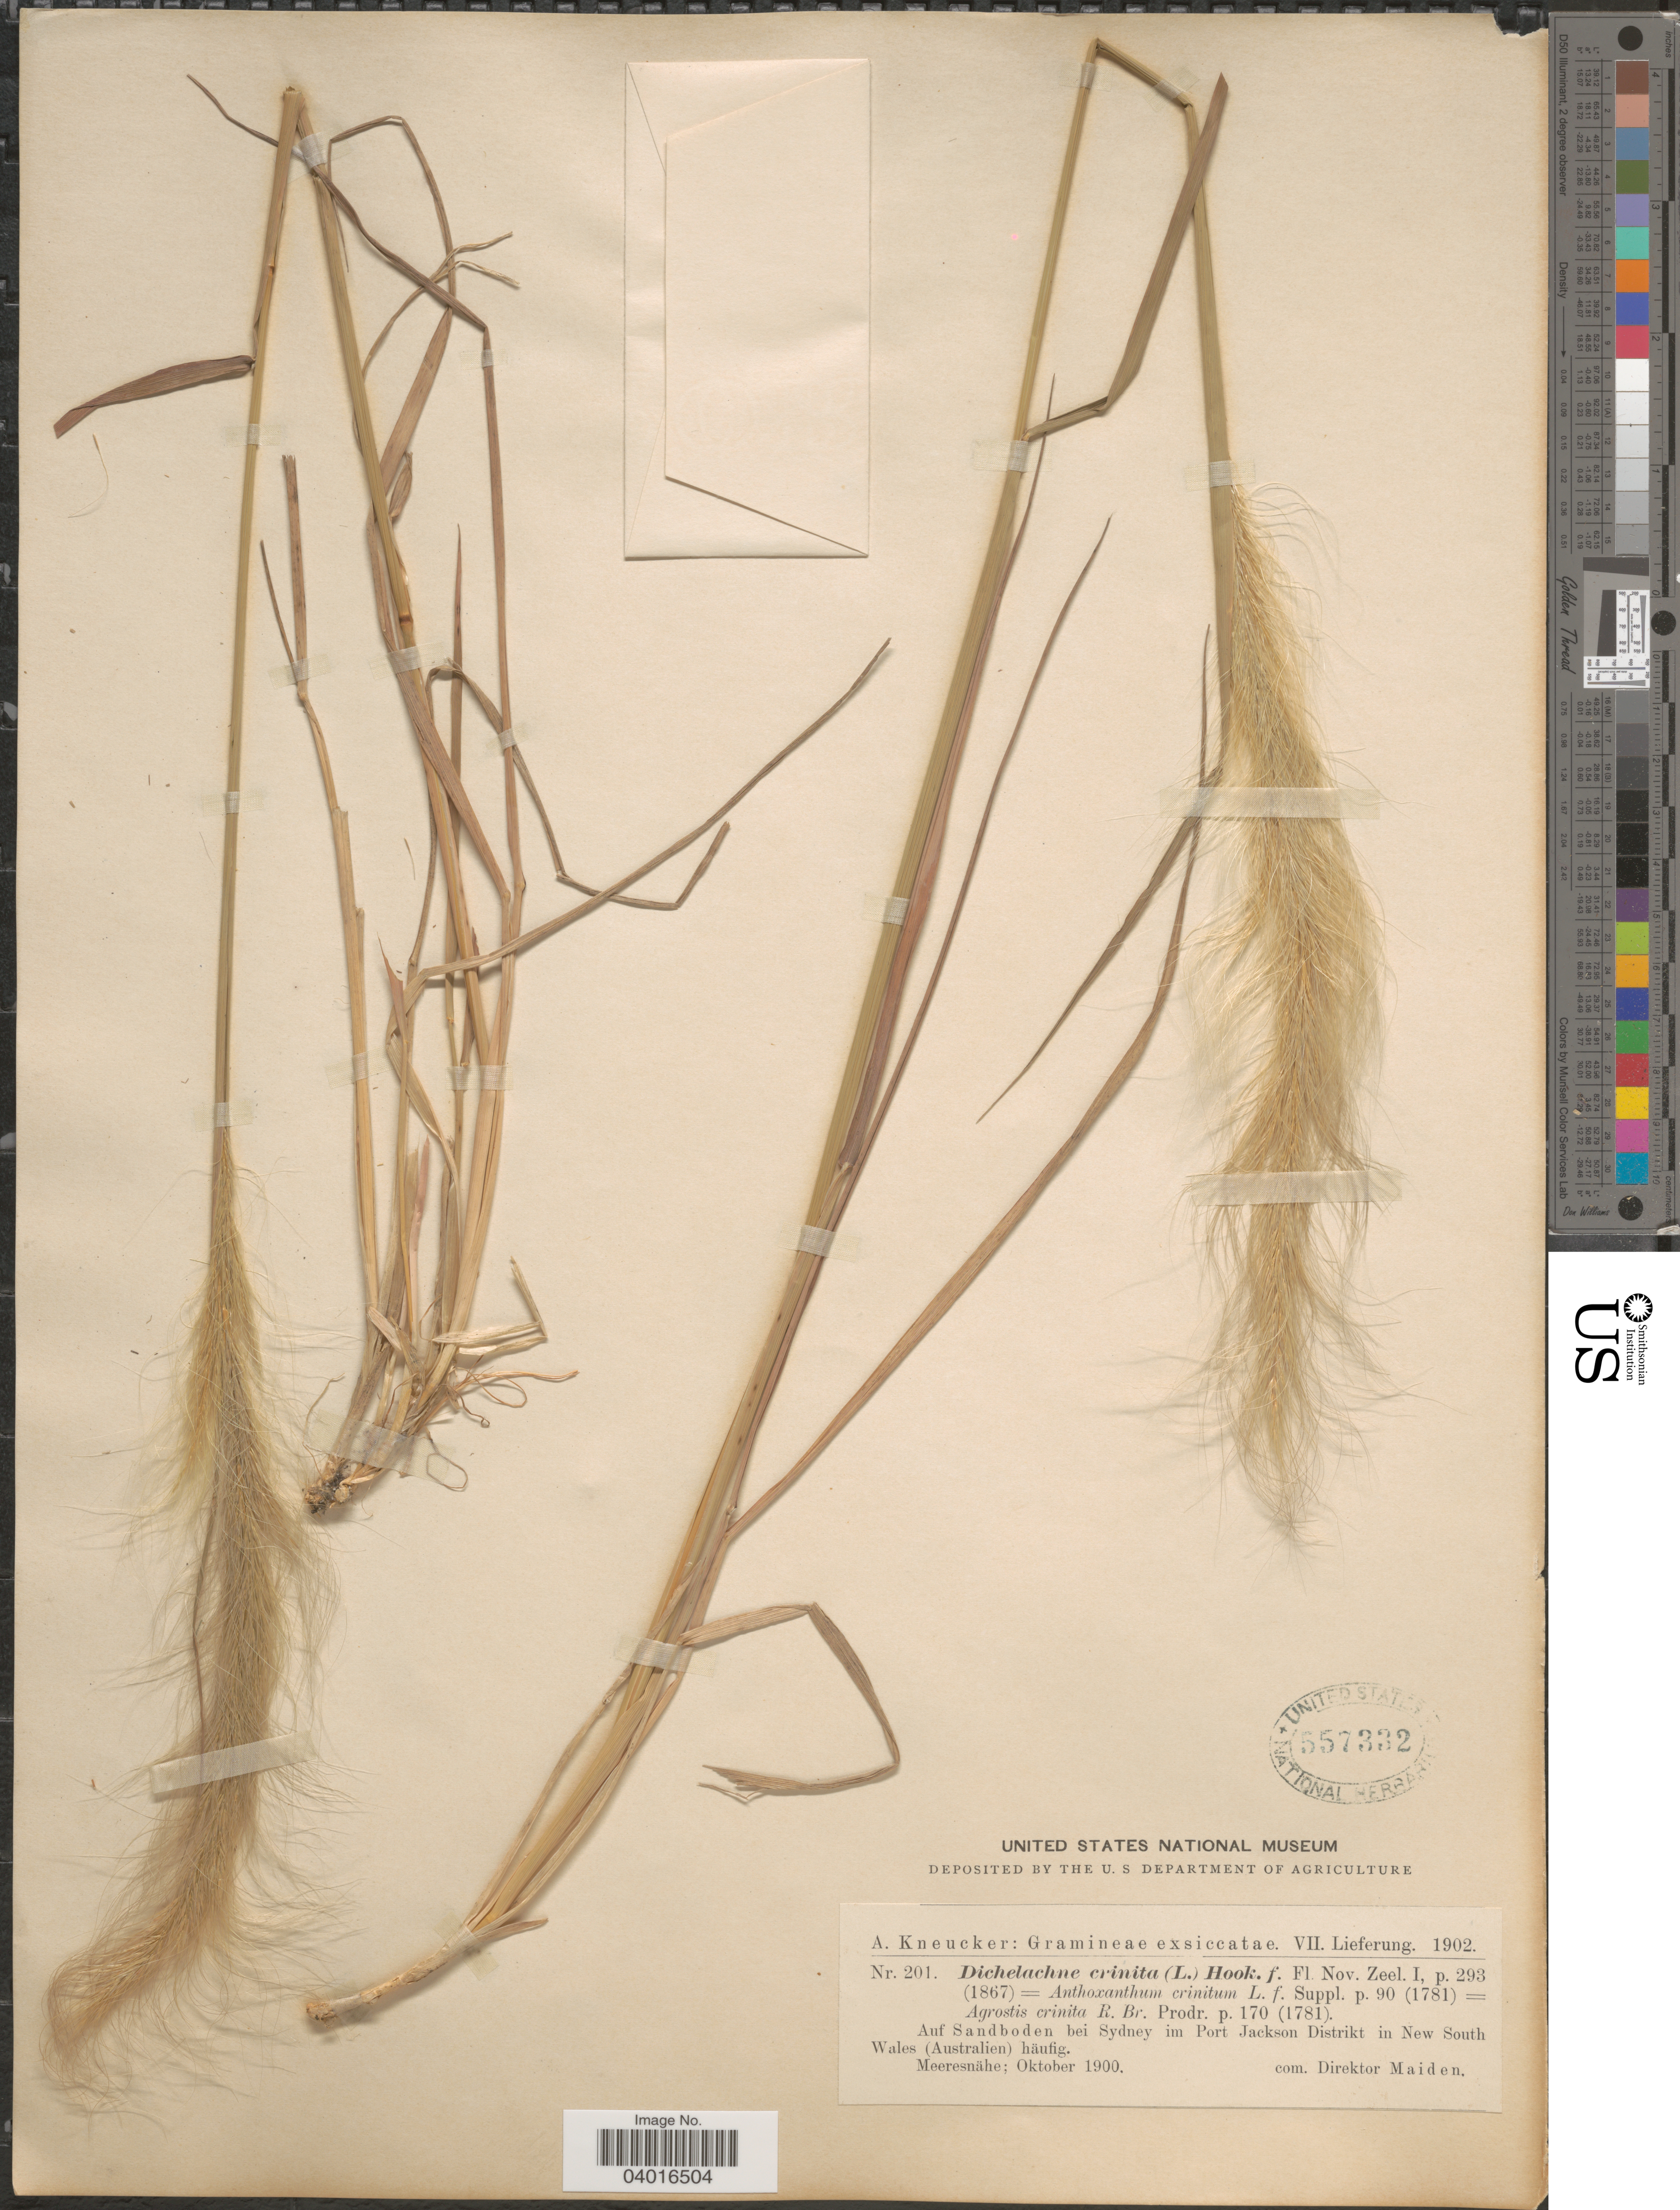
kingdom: Plantae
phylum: Tracheophyta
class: Liliopsida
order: Poales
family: Poaceae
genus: Dichelachne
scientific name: Dichelachne crinita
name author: Hook. f.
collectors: A. Kneucker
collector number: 201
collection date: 1900-10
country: Australia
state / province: New South Wales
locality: Auf Sandboden bei Sydney im Port Jackson Distrikt in New South Wales (Australien) häufig.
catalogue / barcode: US 557332